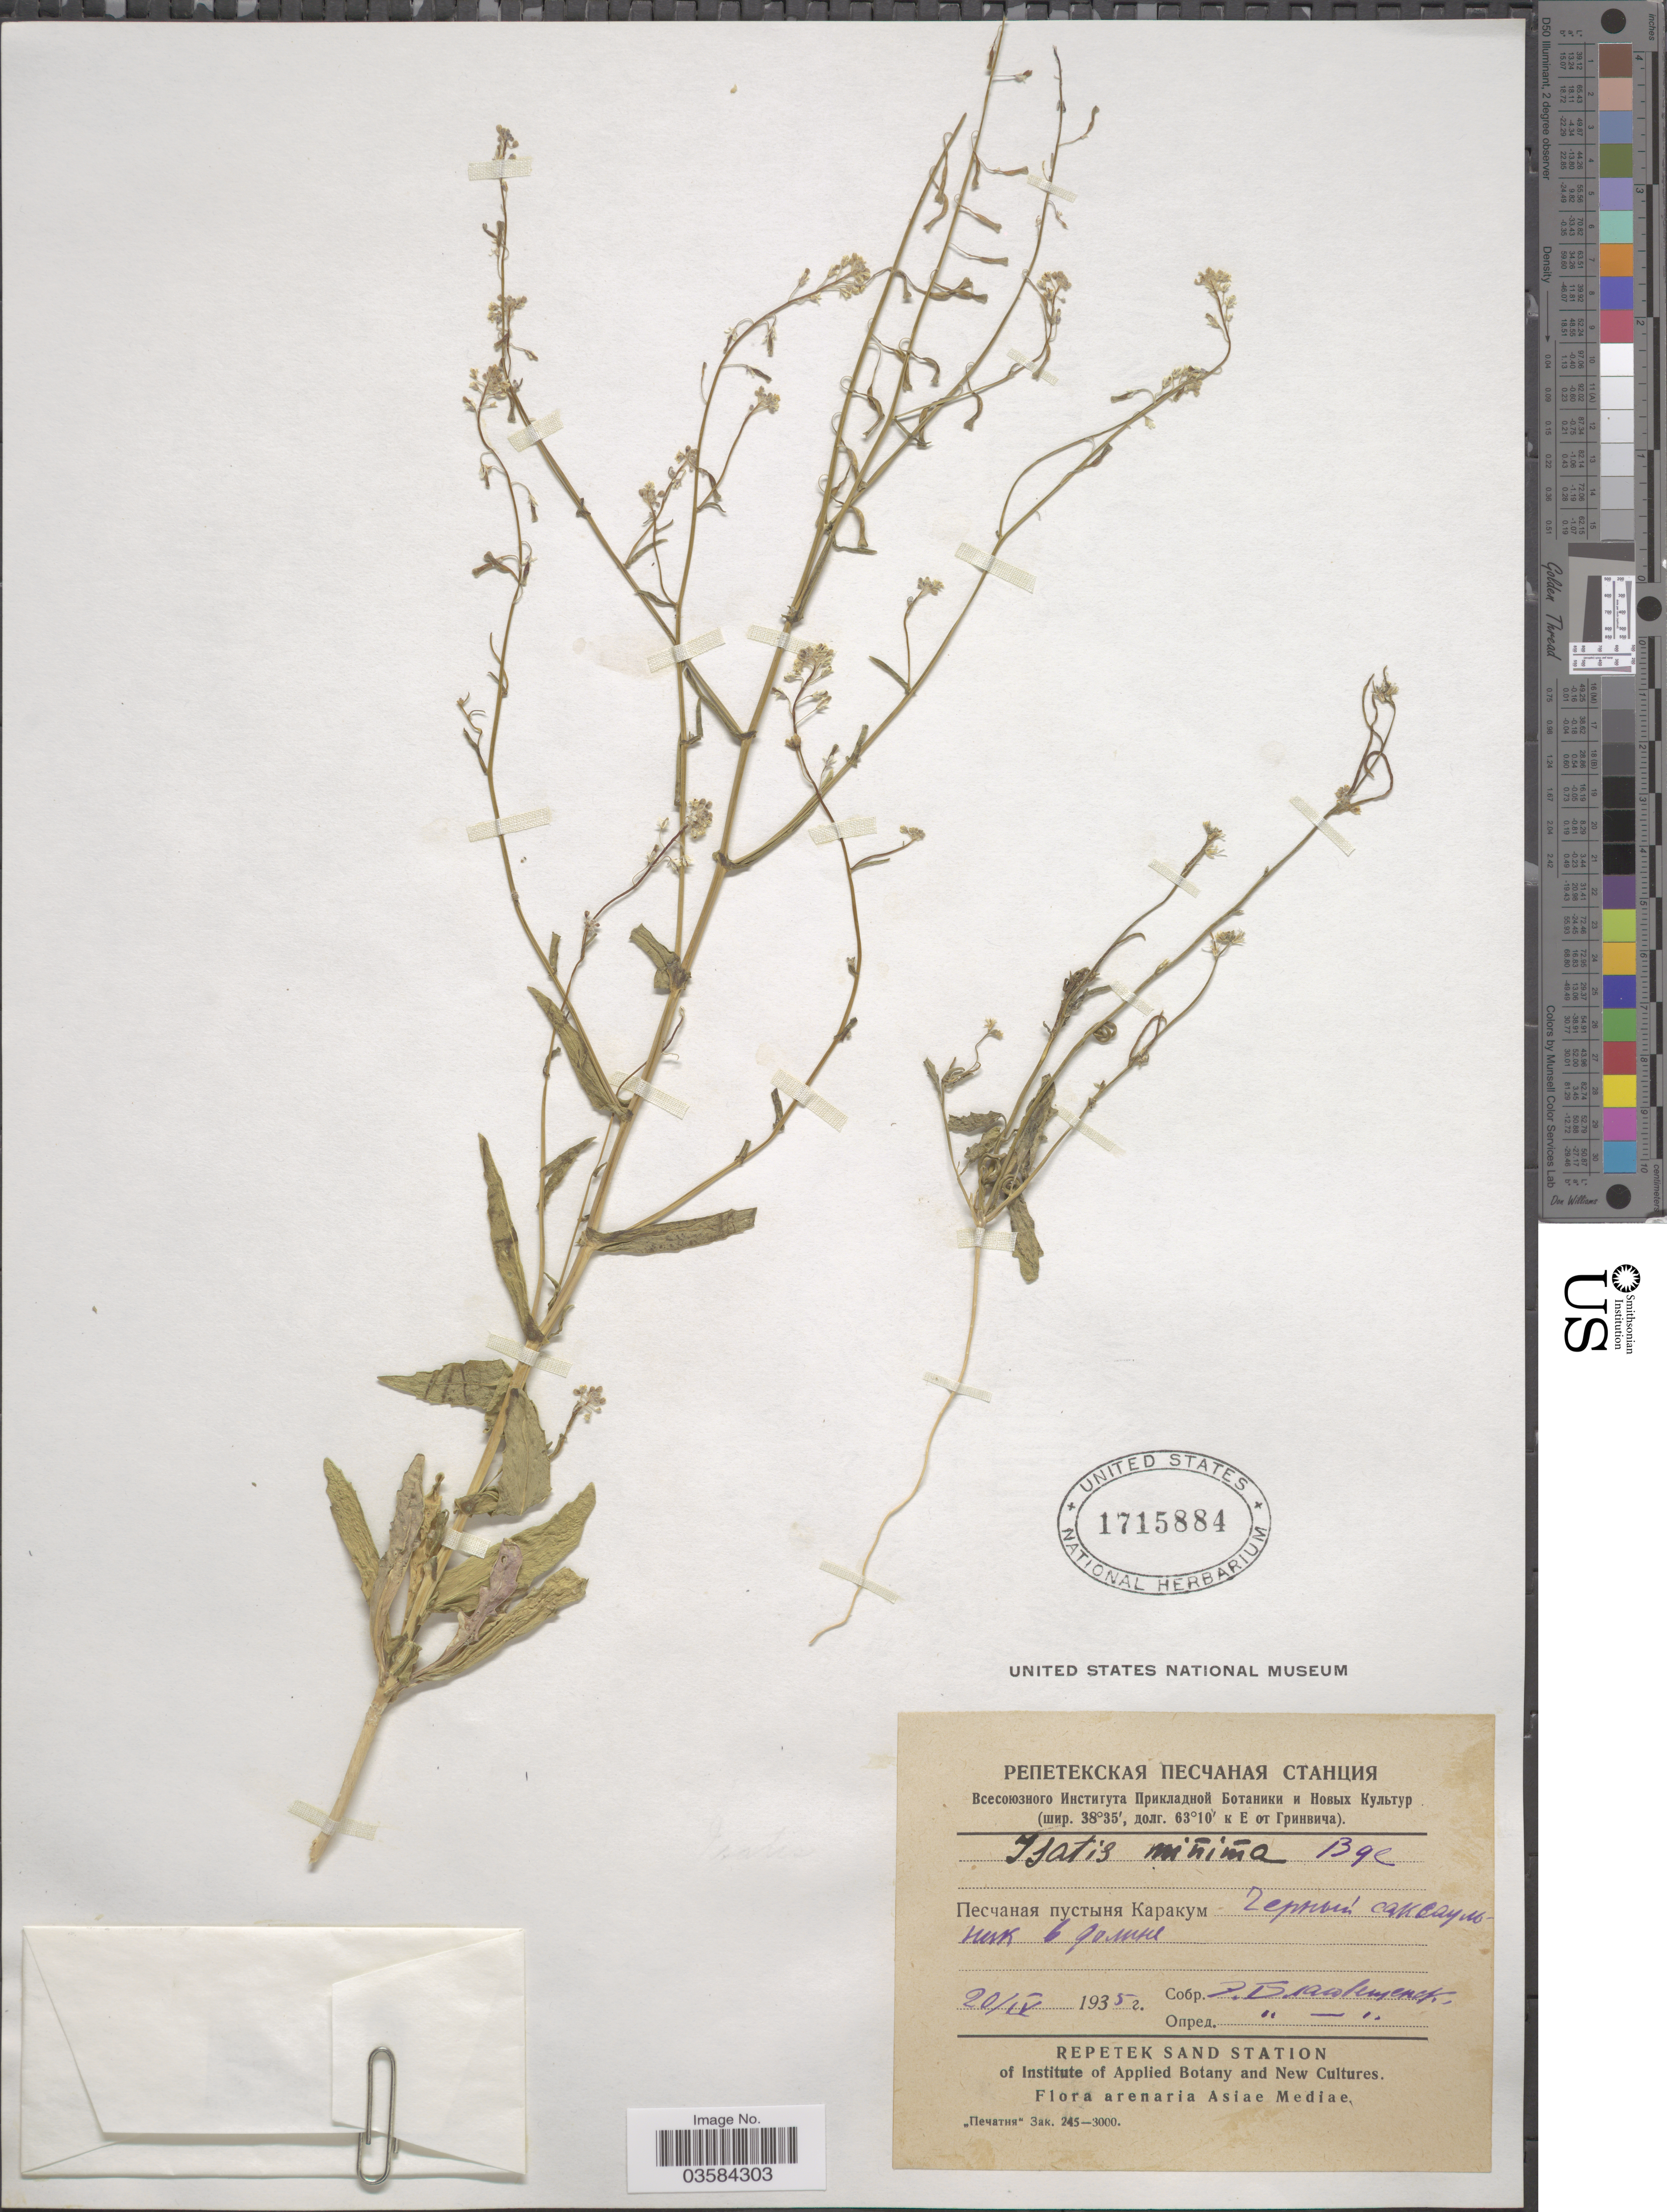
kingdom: Plantae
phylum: Tracheophyta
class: Magnoliopsida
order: Brassicales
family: Brassicaceae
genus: Isatis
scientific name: Isatis minima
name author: Bunge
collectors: E. Blagoveshchenskiy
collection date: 1935-04-20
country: Turkmenistan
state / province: Lebap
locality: Karakum Desert. Arenaria Asiae Mediae.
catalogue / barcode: US 1715884